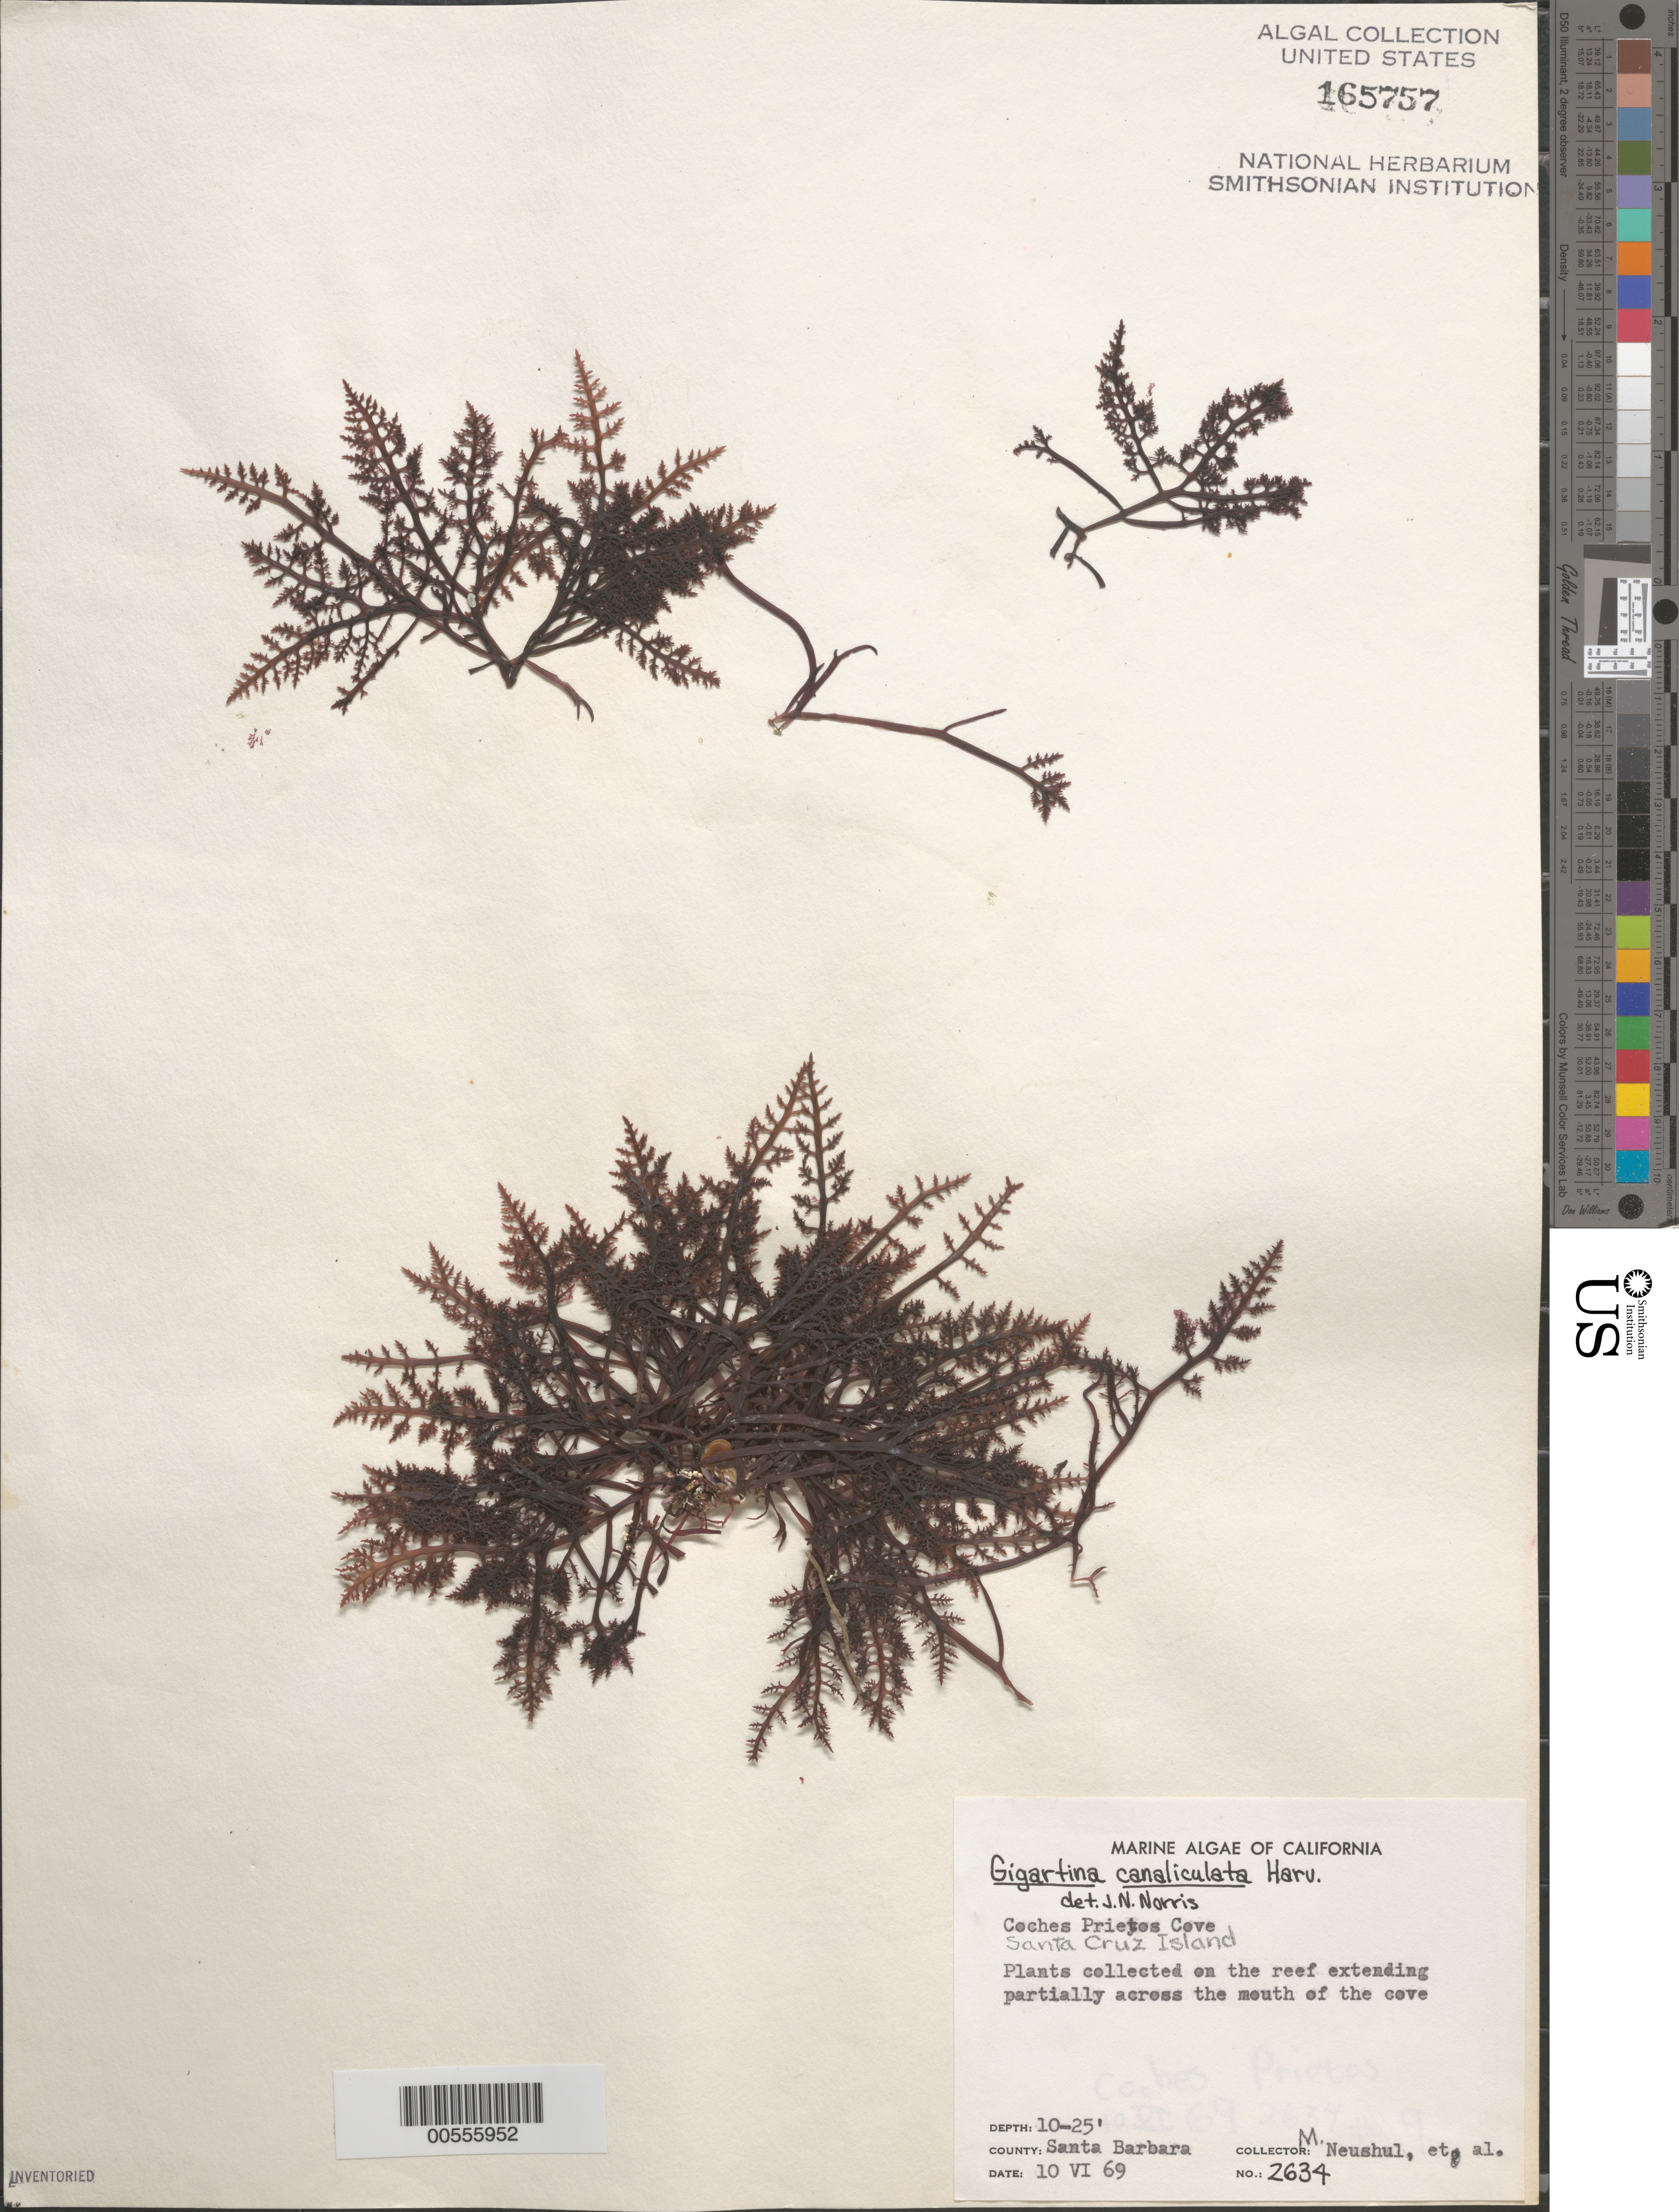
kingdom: Plantae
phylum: Rhodophyta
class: Florideophyceae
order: Gigartinales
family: Gigartinaceae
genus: Chondracanthus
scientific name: Chondracanthus canaliculatus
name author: (Harv.) Guiry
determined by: Algae name updating Project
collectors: M. Neushul, A. Charters, M. Foster & D. C. Barilotti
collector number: Neushul 2634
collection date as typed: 10 Jun 1969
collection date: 1969-06-10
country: United States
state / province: California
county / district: Santa Barbara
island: Santa Cruz Island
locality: Coches Prietos Cove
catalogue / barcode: US 165757